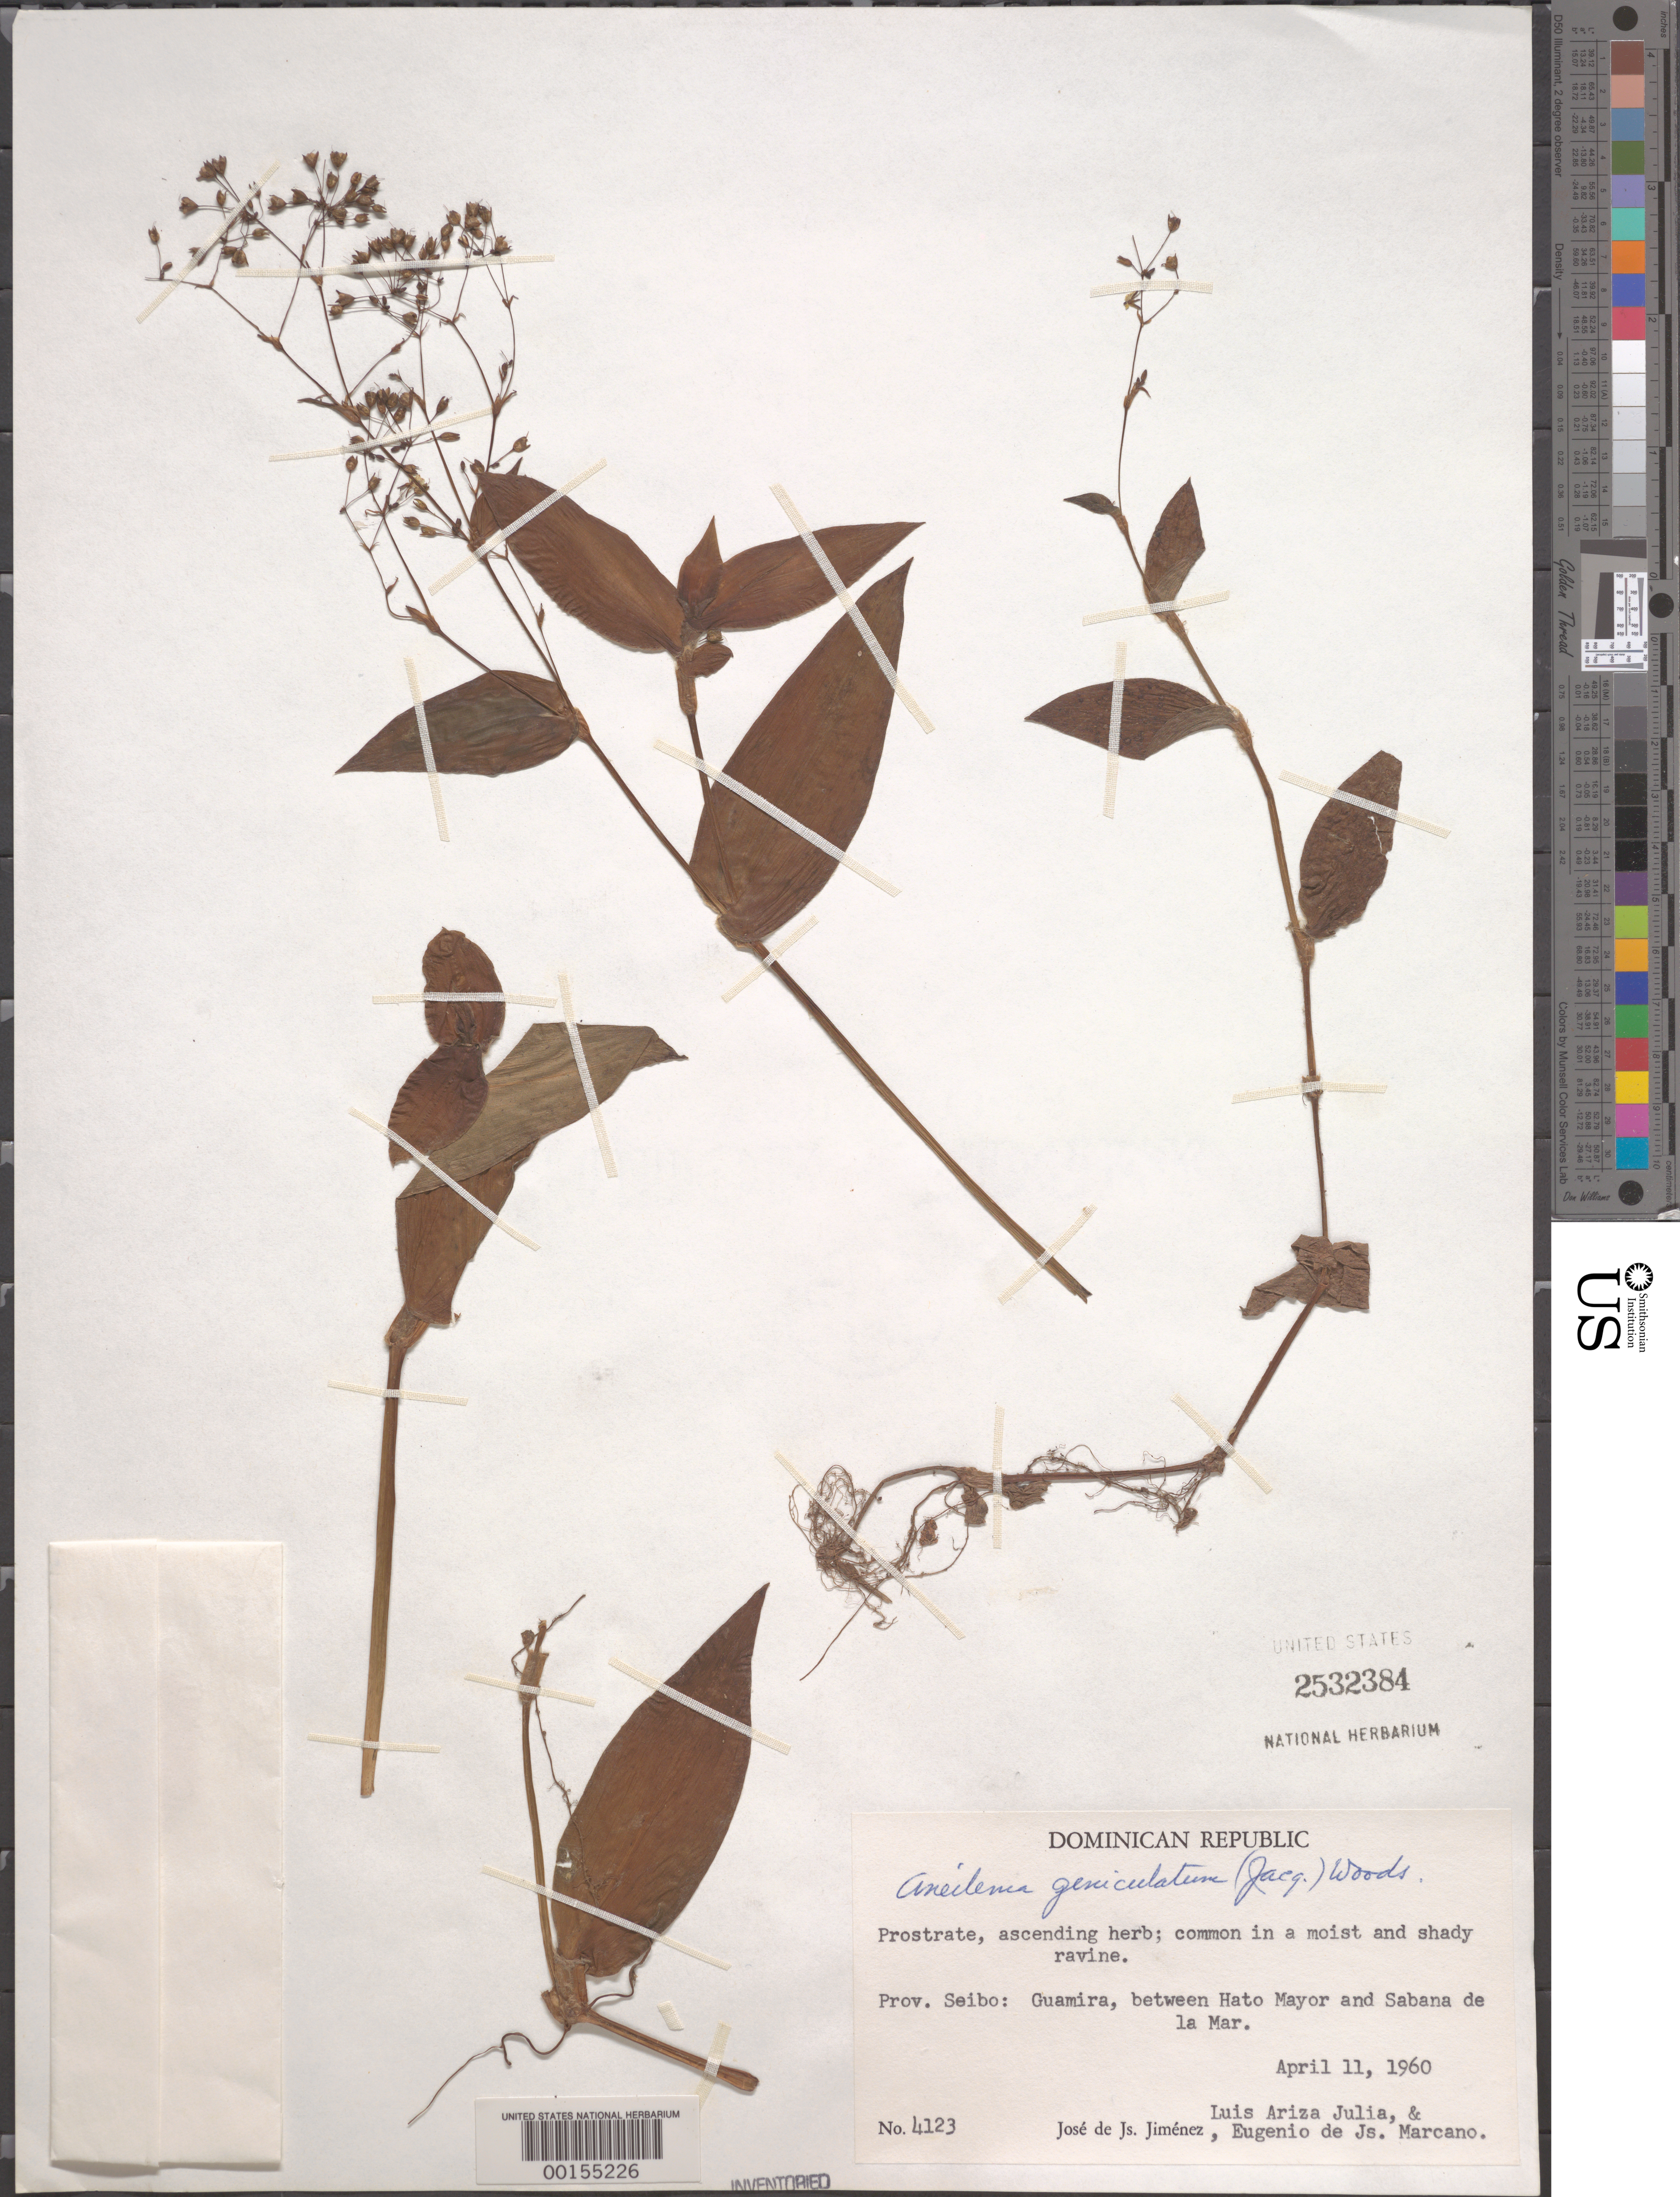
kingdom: Plantae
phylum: Tracheophyta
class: Liliopsida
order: Commelinales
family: Commelinaceae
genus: Gibasis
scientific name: Gibasis geniculata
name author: (Jacq.) Rohweder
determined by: Faden, Robert B., (US), Smithsonian Institution - National Museum of Natural History (UNITED STATES)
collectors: J. J. Jiménez Almonte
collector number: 4123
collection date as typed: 11 Apr 1960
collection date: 1960-04-11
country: Dominican Republic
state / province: El Seíbo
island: Hispaniola Island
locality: Guamira, between hato mayor and sabana de la mar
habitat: Moist shaded ravine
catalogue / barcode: US 2532384